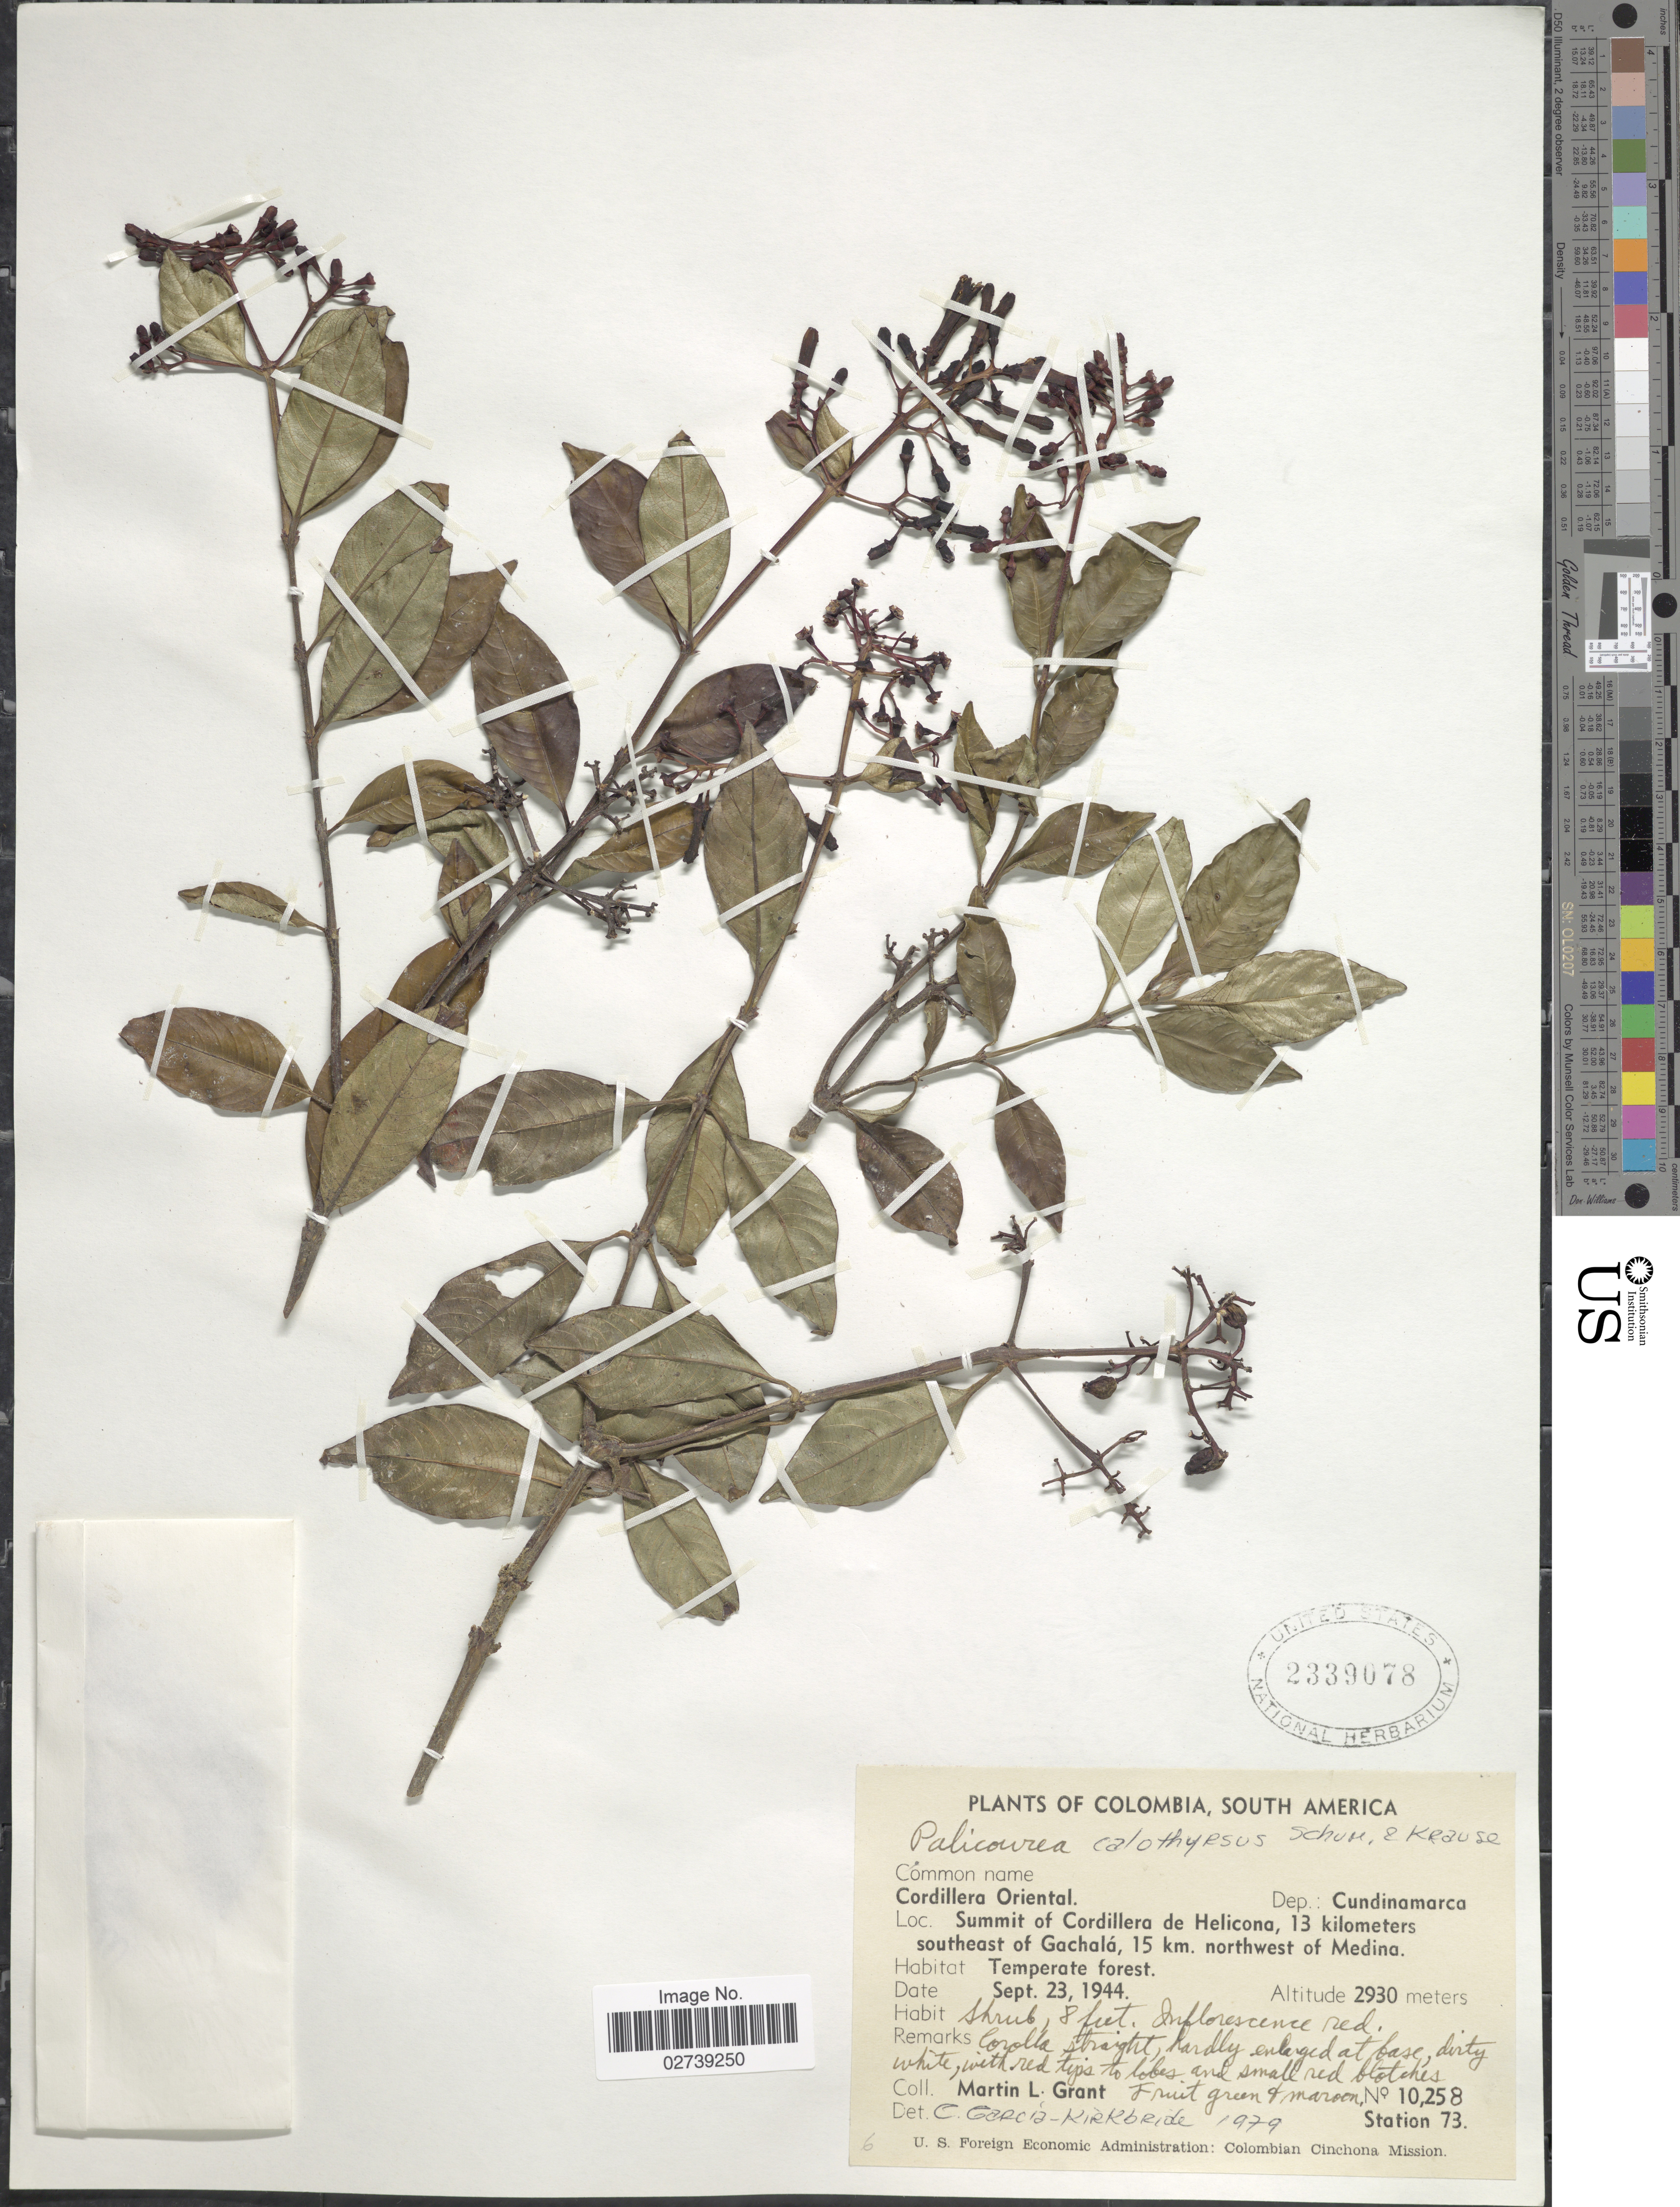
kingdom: Plantae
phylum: Tracheophyta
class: Magnoliopsida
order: Gentianales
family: Rubiaceae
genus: Palicourea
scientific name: Palicourea calothyrsus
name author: K. Schum. & K. Krause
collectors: M. L. Grant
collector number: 10258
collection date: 1944-09-23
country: Colombia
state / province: Cundinamarca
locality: Cordillera Oriental. Dep.: Cundinamarca. Summit of Cordillera de Helicona, 13 kilometers southeast of Gachalá, 15 km. northwest of Medina. Station 73.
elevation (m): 2930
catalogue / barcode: US 2339078